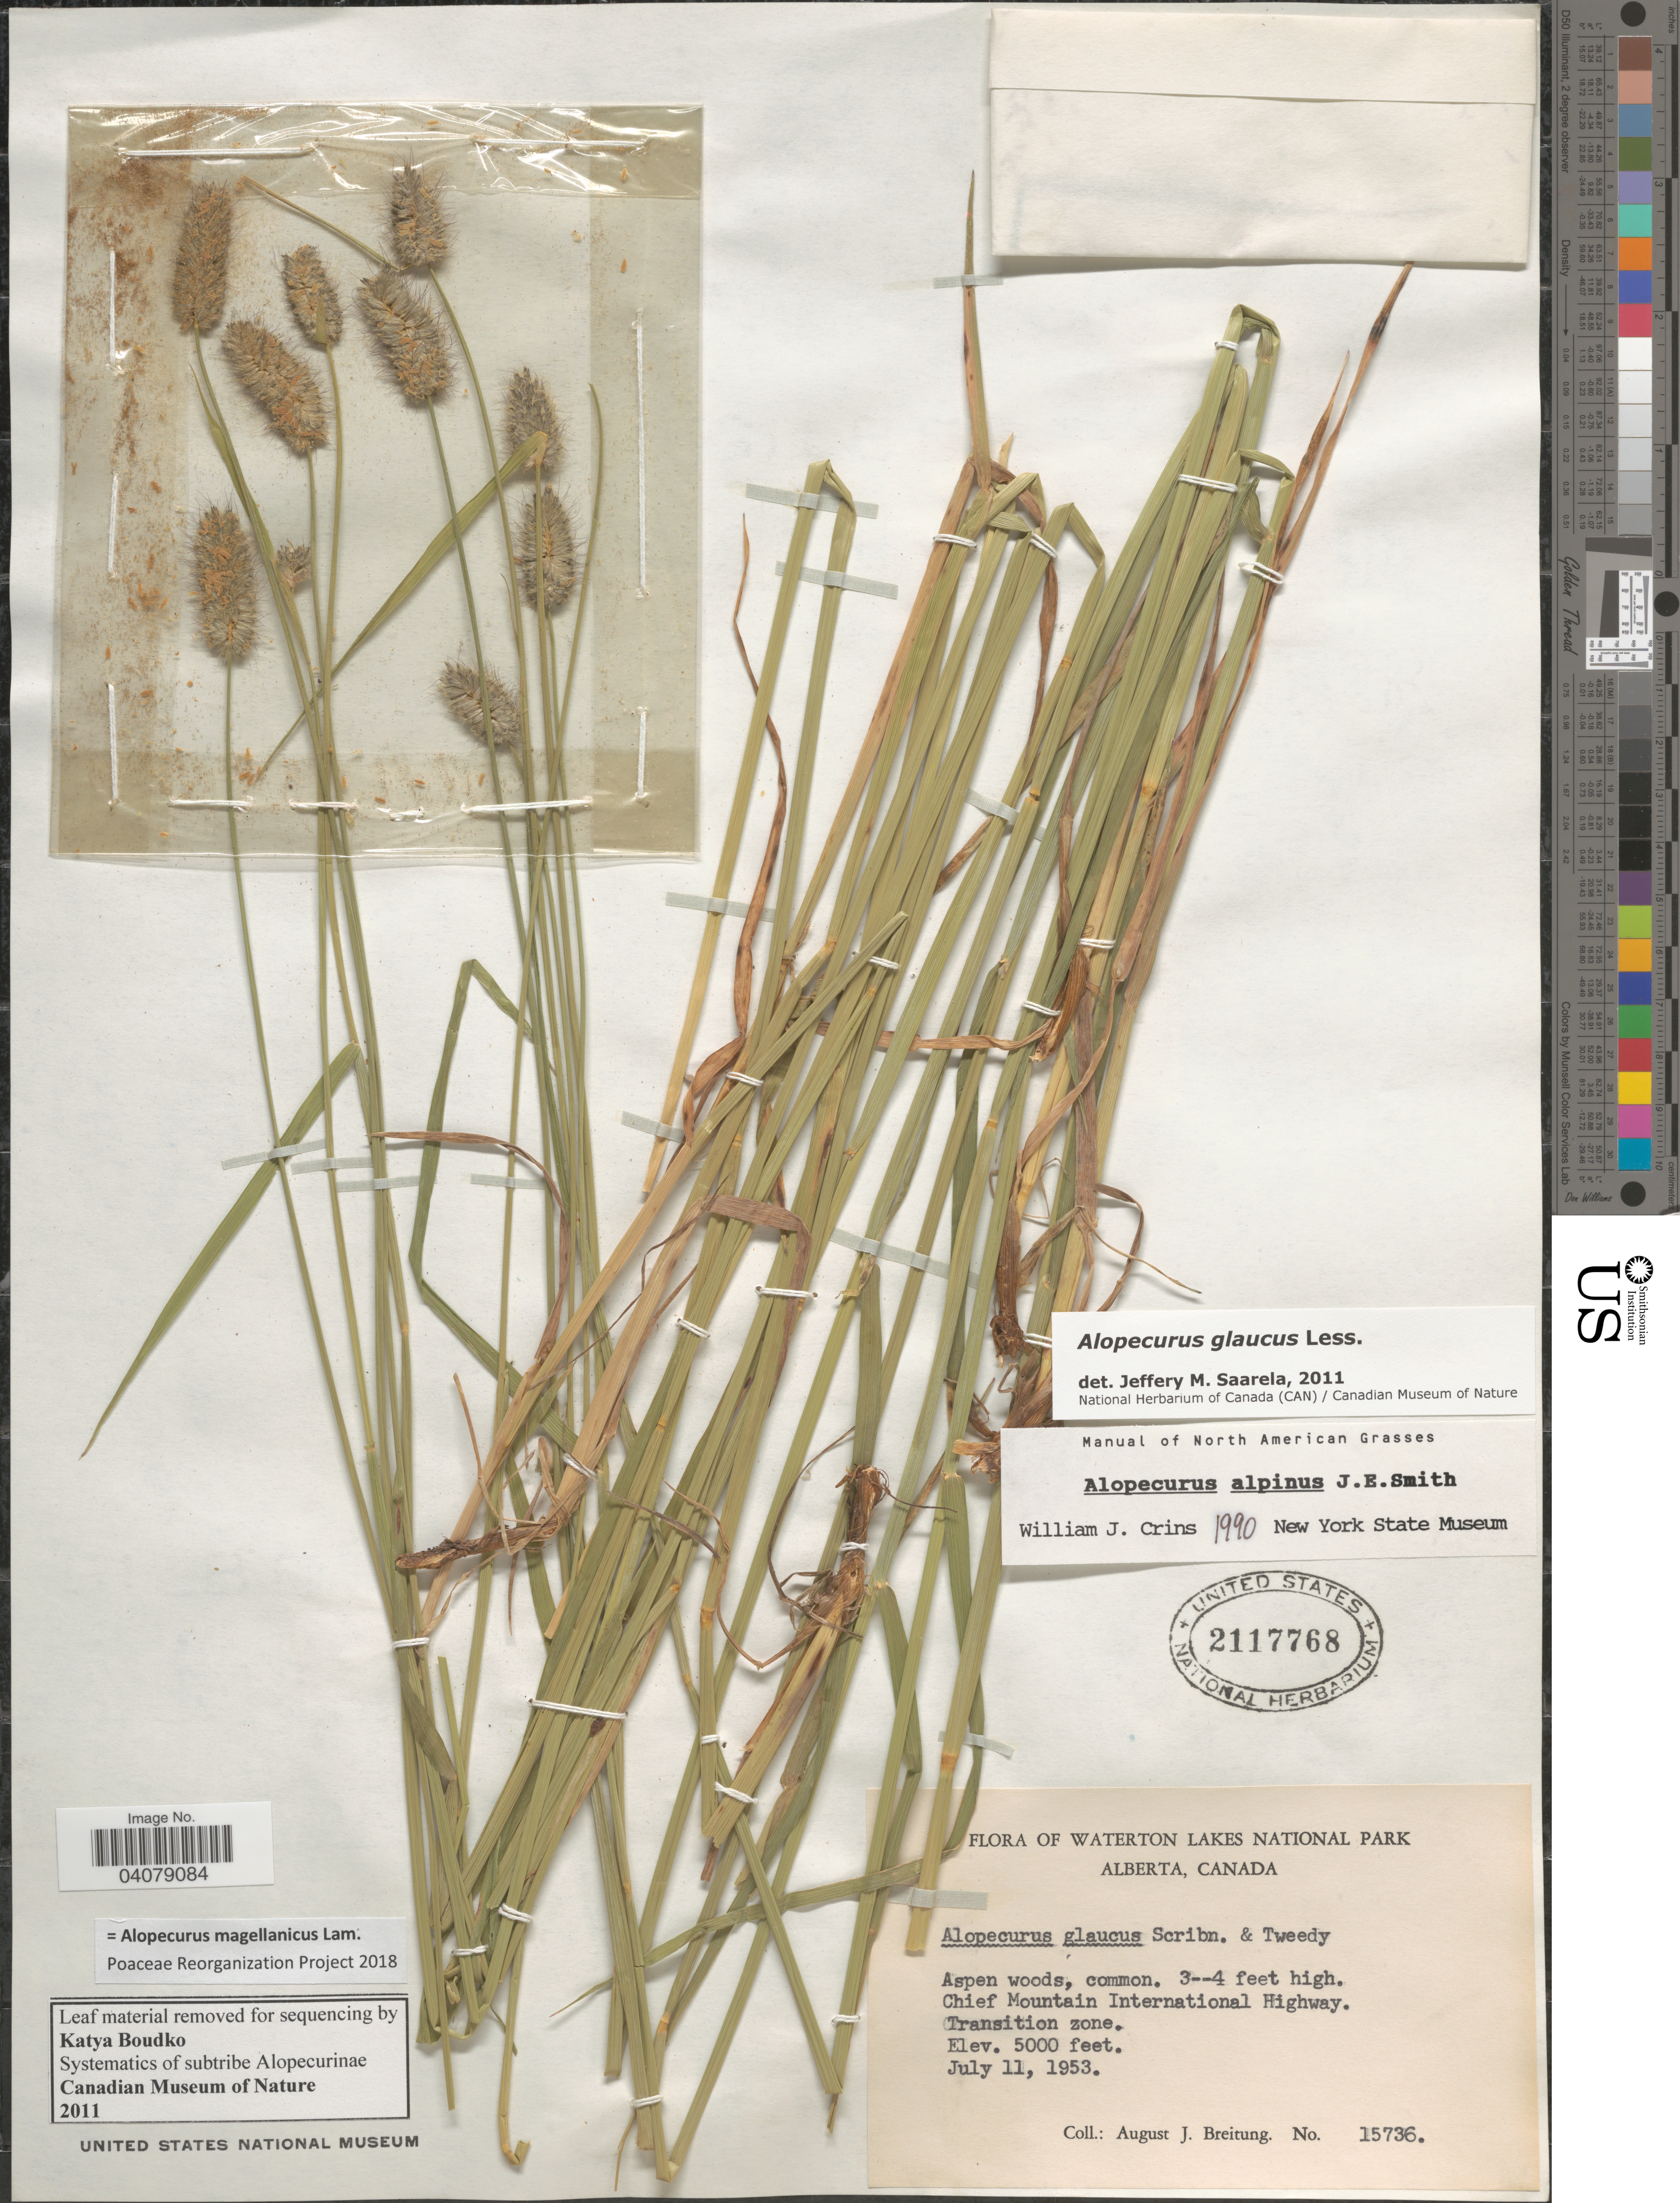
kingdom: Plantae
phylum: Tracheophyta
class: Liliopsida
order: Poales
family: Poaceae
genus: Alopecurus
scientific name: Alopecurus magellanicus subsp. glaucus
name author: Lam.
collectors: A. Breitung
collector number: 15736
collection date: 1953-07-11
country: Canada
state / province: Alberta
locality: Waterton Lakes National Park. Aspen woods. Chief Mountain International Highway. Transition zone.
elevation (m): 1524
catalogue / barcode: US 2117768